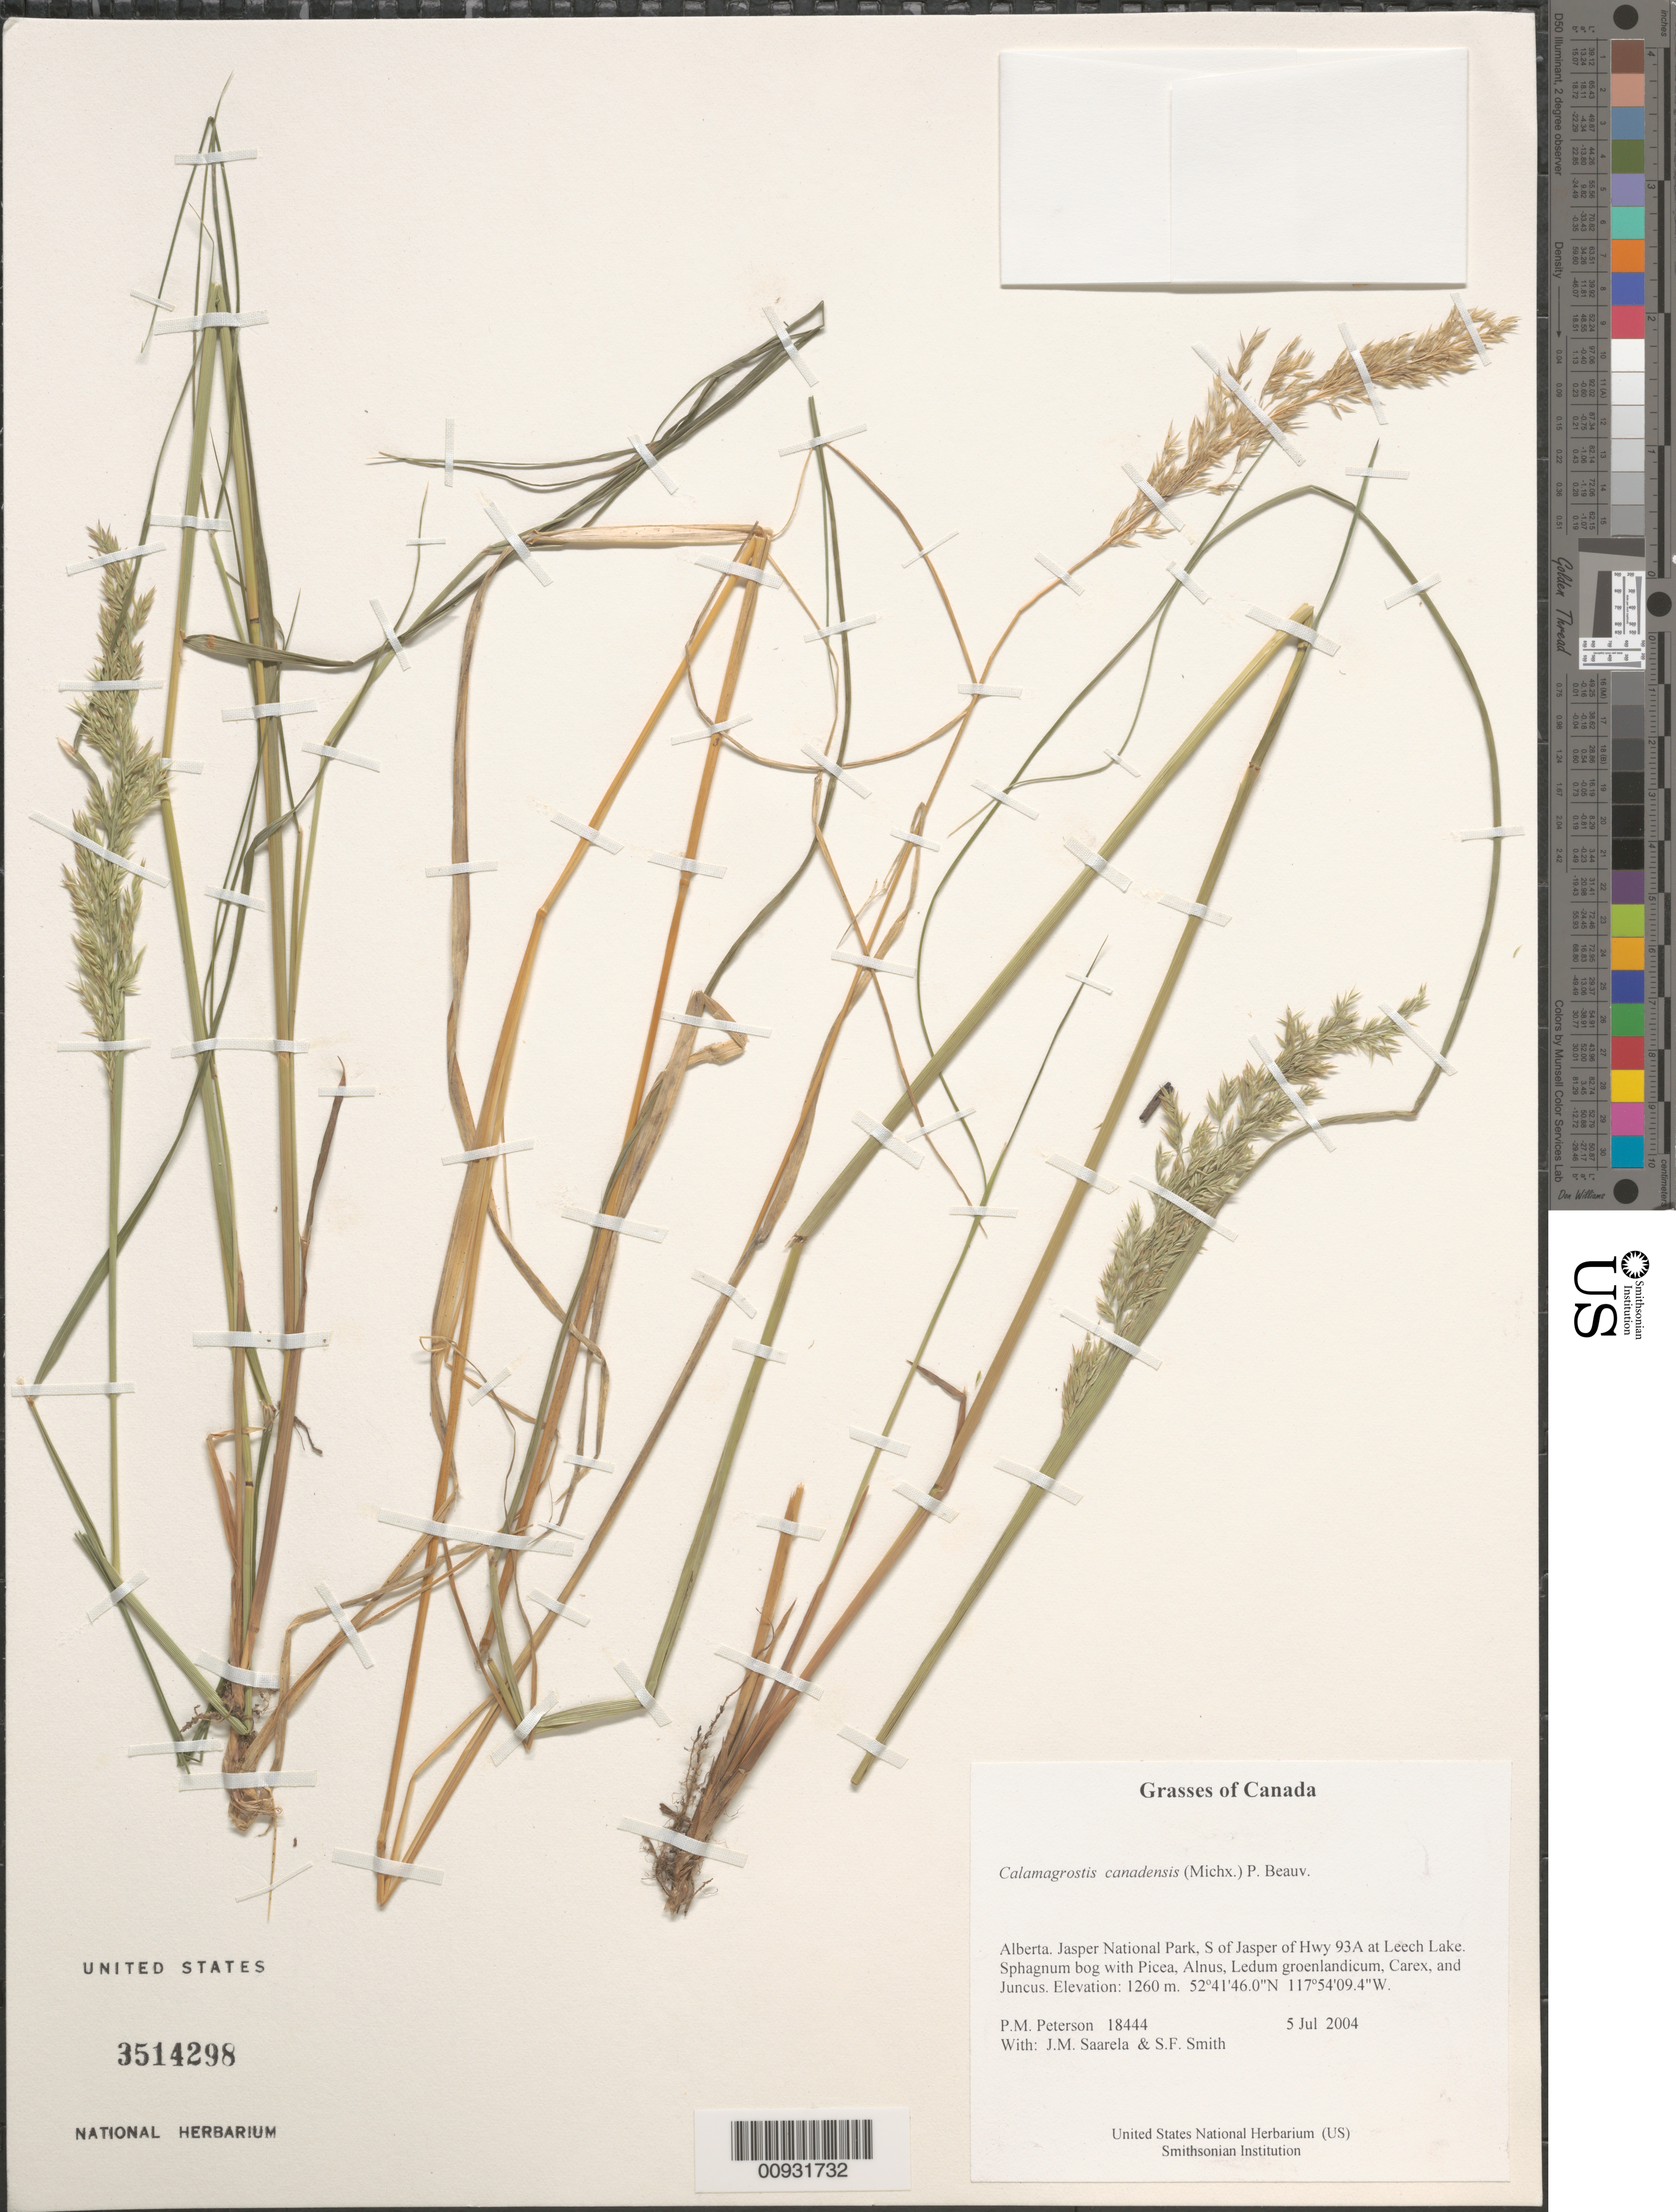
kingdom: Plantae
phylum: Tracheophyta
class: Liliopsida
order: Poales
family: Poaceae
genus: Calamagrostis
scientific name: Calamagrostis canadensis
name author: (Michx.) P. Beauv.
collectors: P. M. Peterson, J. Saarela & S.F. Smith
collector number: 18444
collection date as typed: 05 Jul 2004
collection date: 2004-07-05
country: Canada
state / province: Alberta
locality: Jasper National Park, S of Jasper of Hwy 93A at Leech Lake. Sphagnum bog with Picea, Alnus, Ledum groenlandicum, Carex, and Juncus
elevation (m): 1260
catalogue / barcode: US 3514298